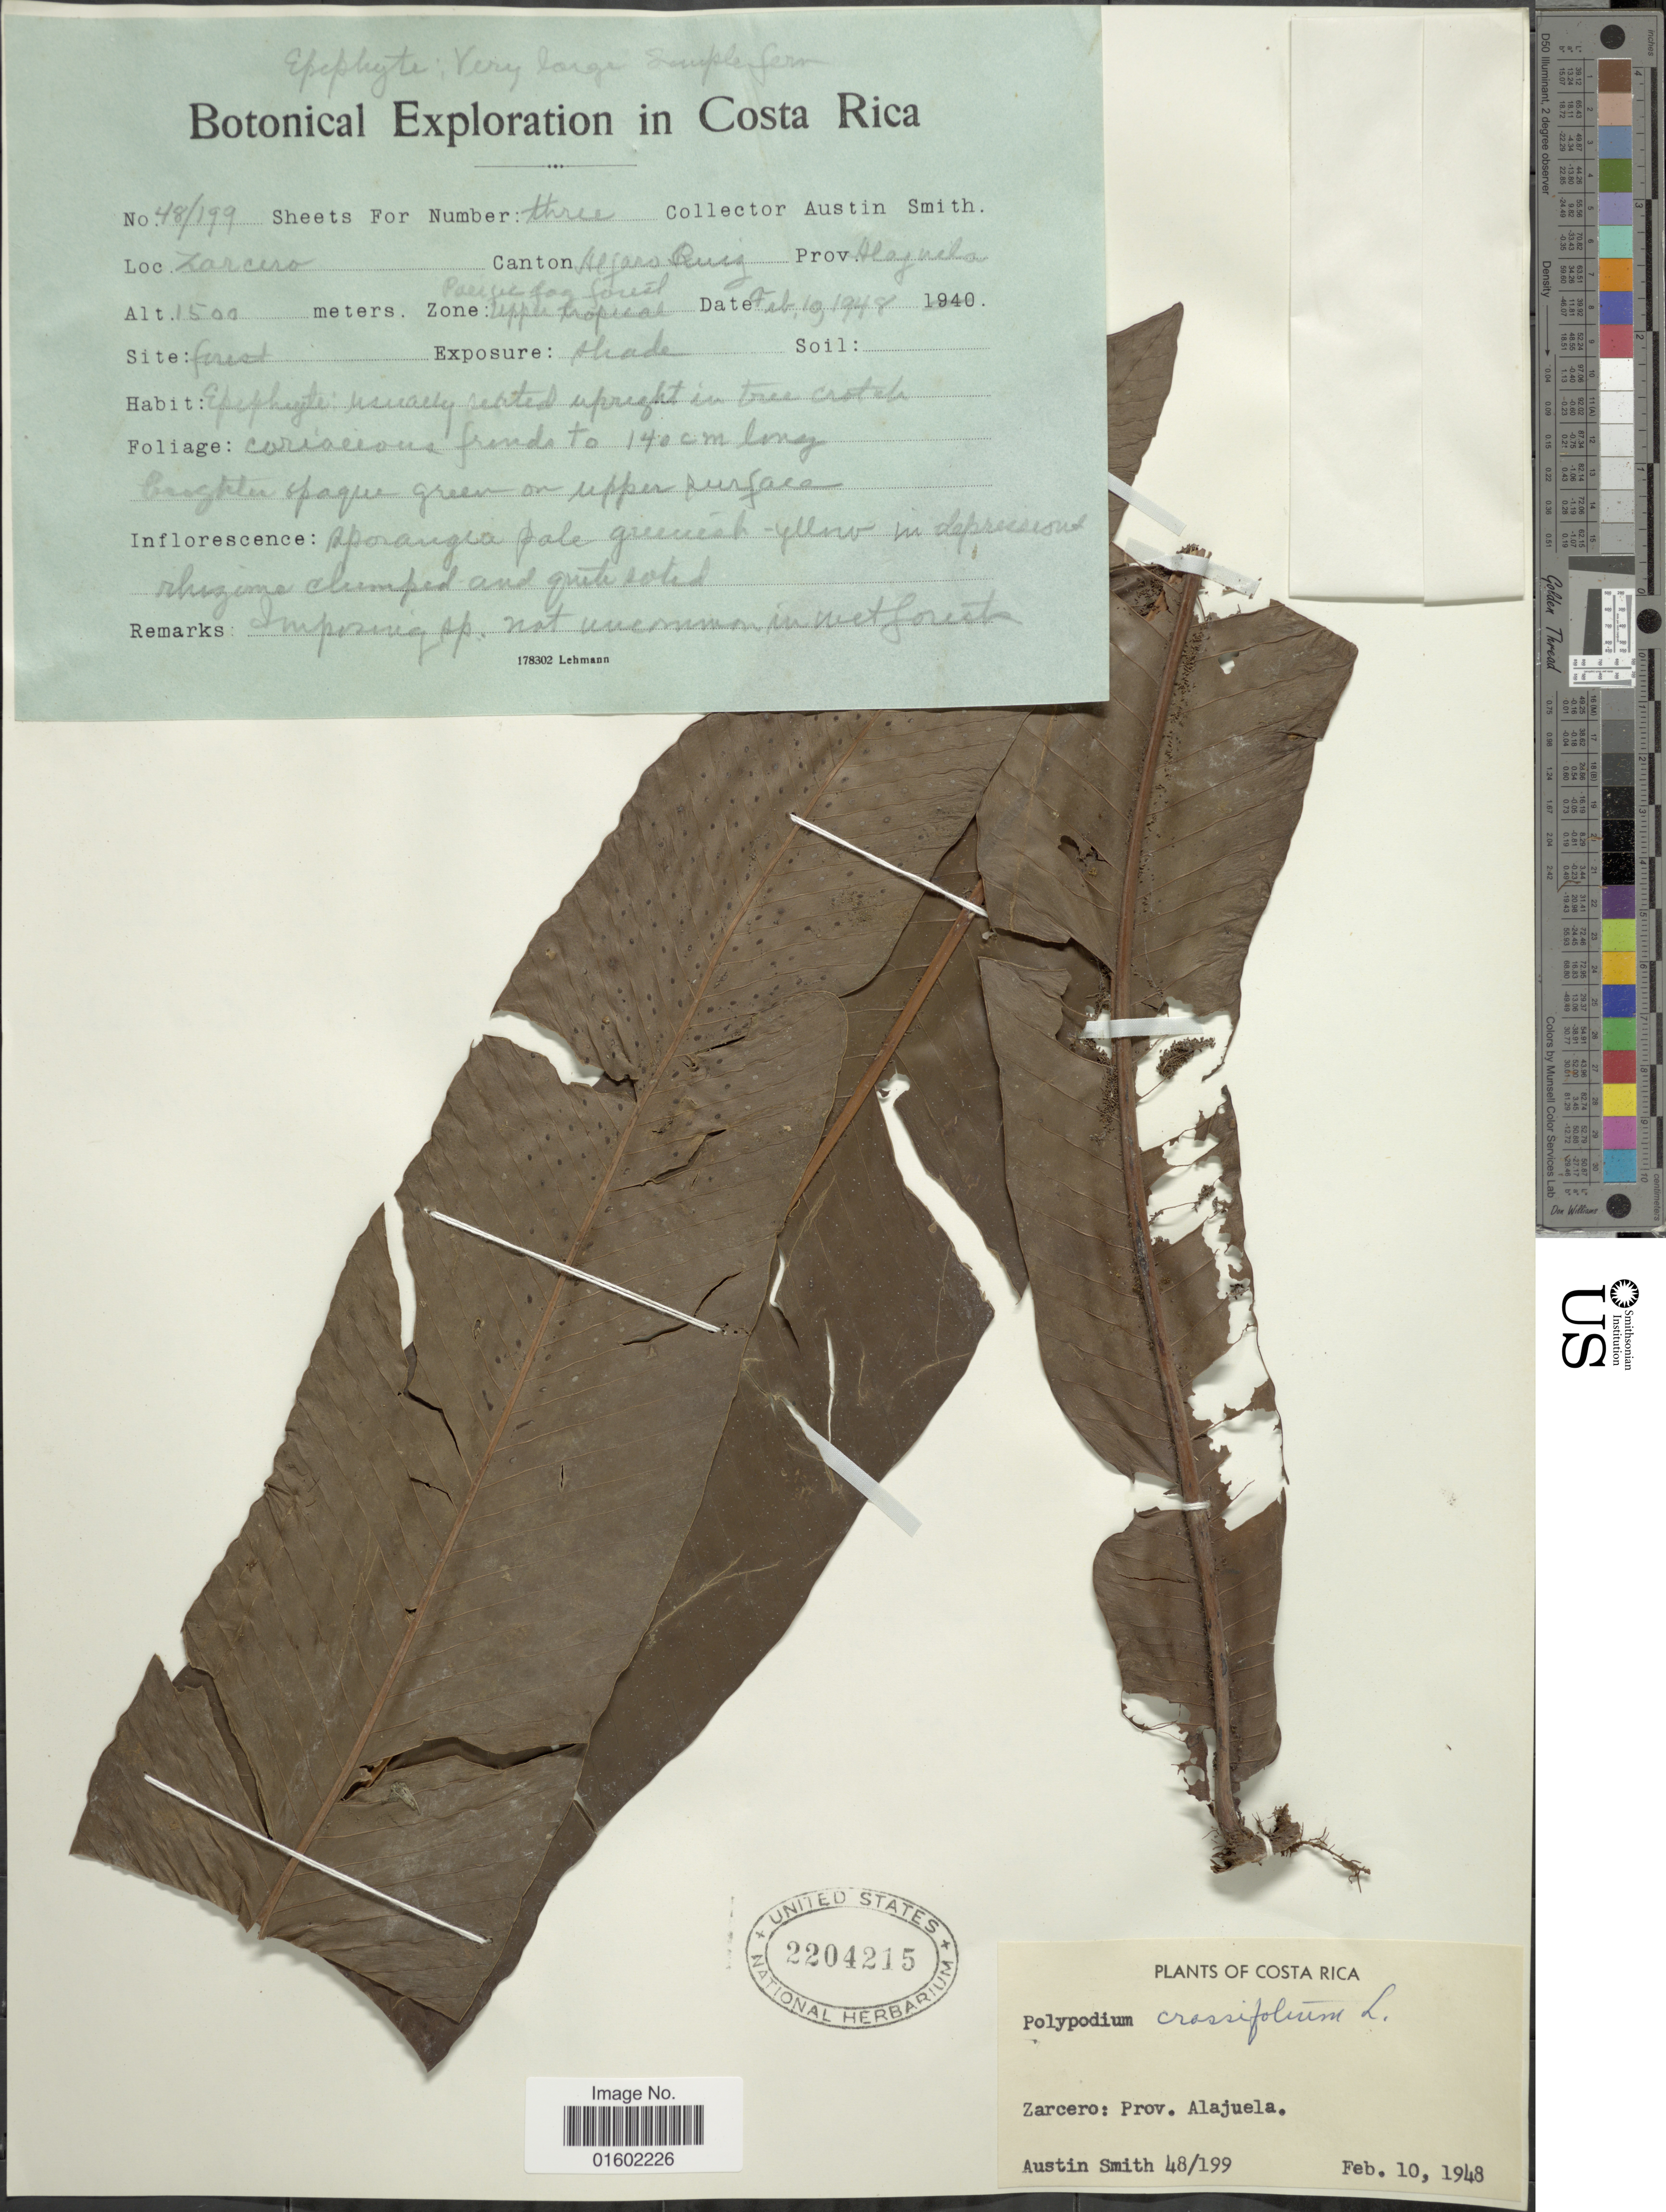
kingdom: Plantae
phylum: Tracheophyta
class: Polypodiopsida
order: Polypodiales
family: Polypodiaceae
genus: Niphidium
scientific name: Niphidium nidulare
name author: (Rosenst.) Lellinger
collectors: Aust P. Smith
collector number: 48/199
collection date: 1948-02-10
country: Costa Rica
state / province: Alajuela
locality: Pacific fog forest, Zarcero, Alfaro Ruiz canton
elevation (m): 1500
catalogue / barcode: US 2204215